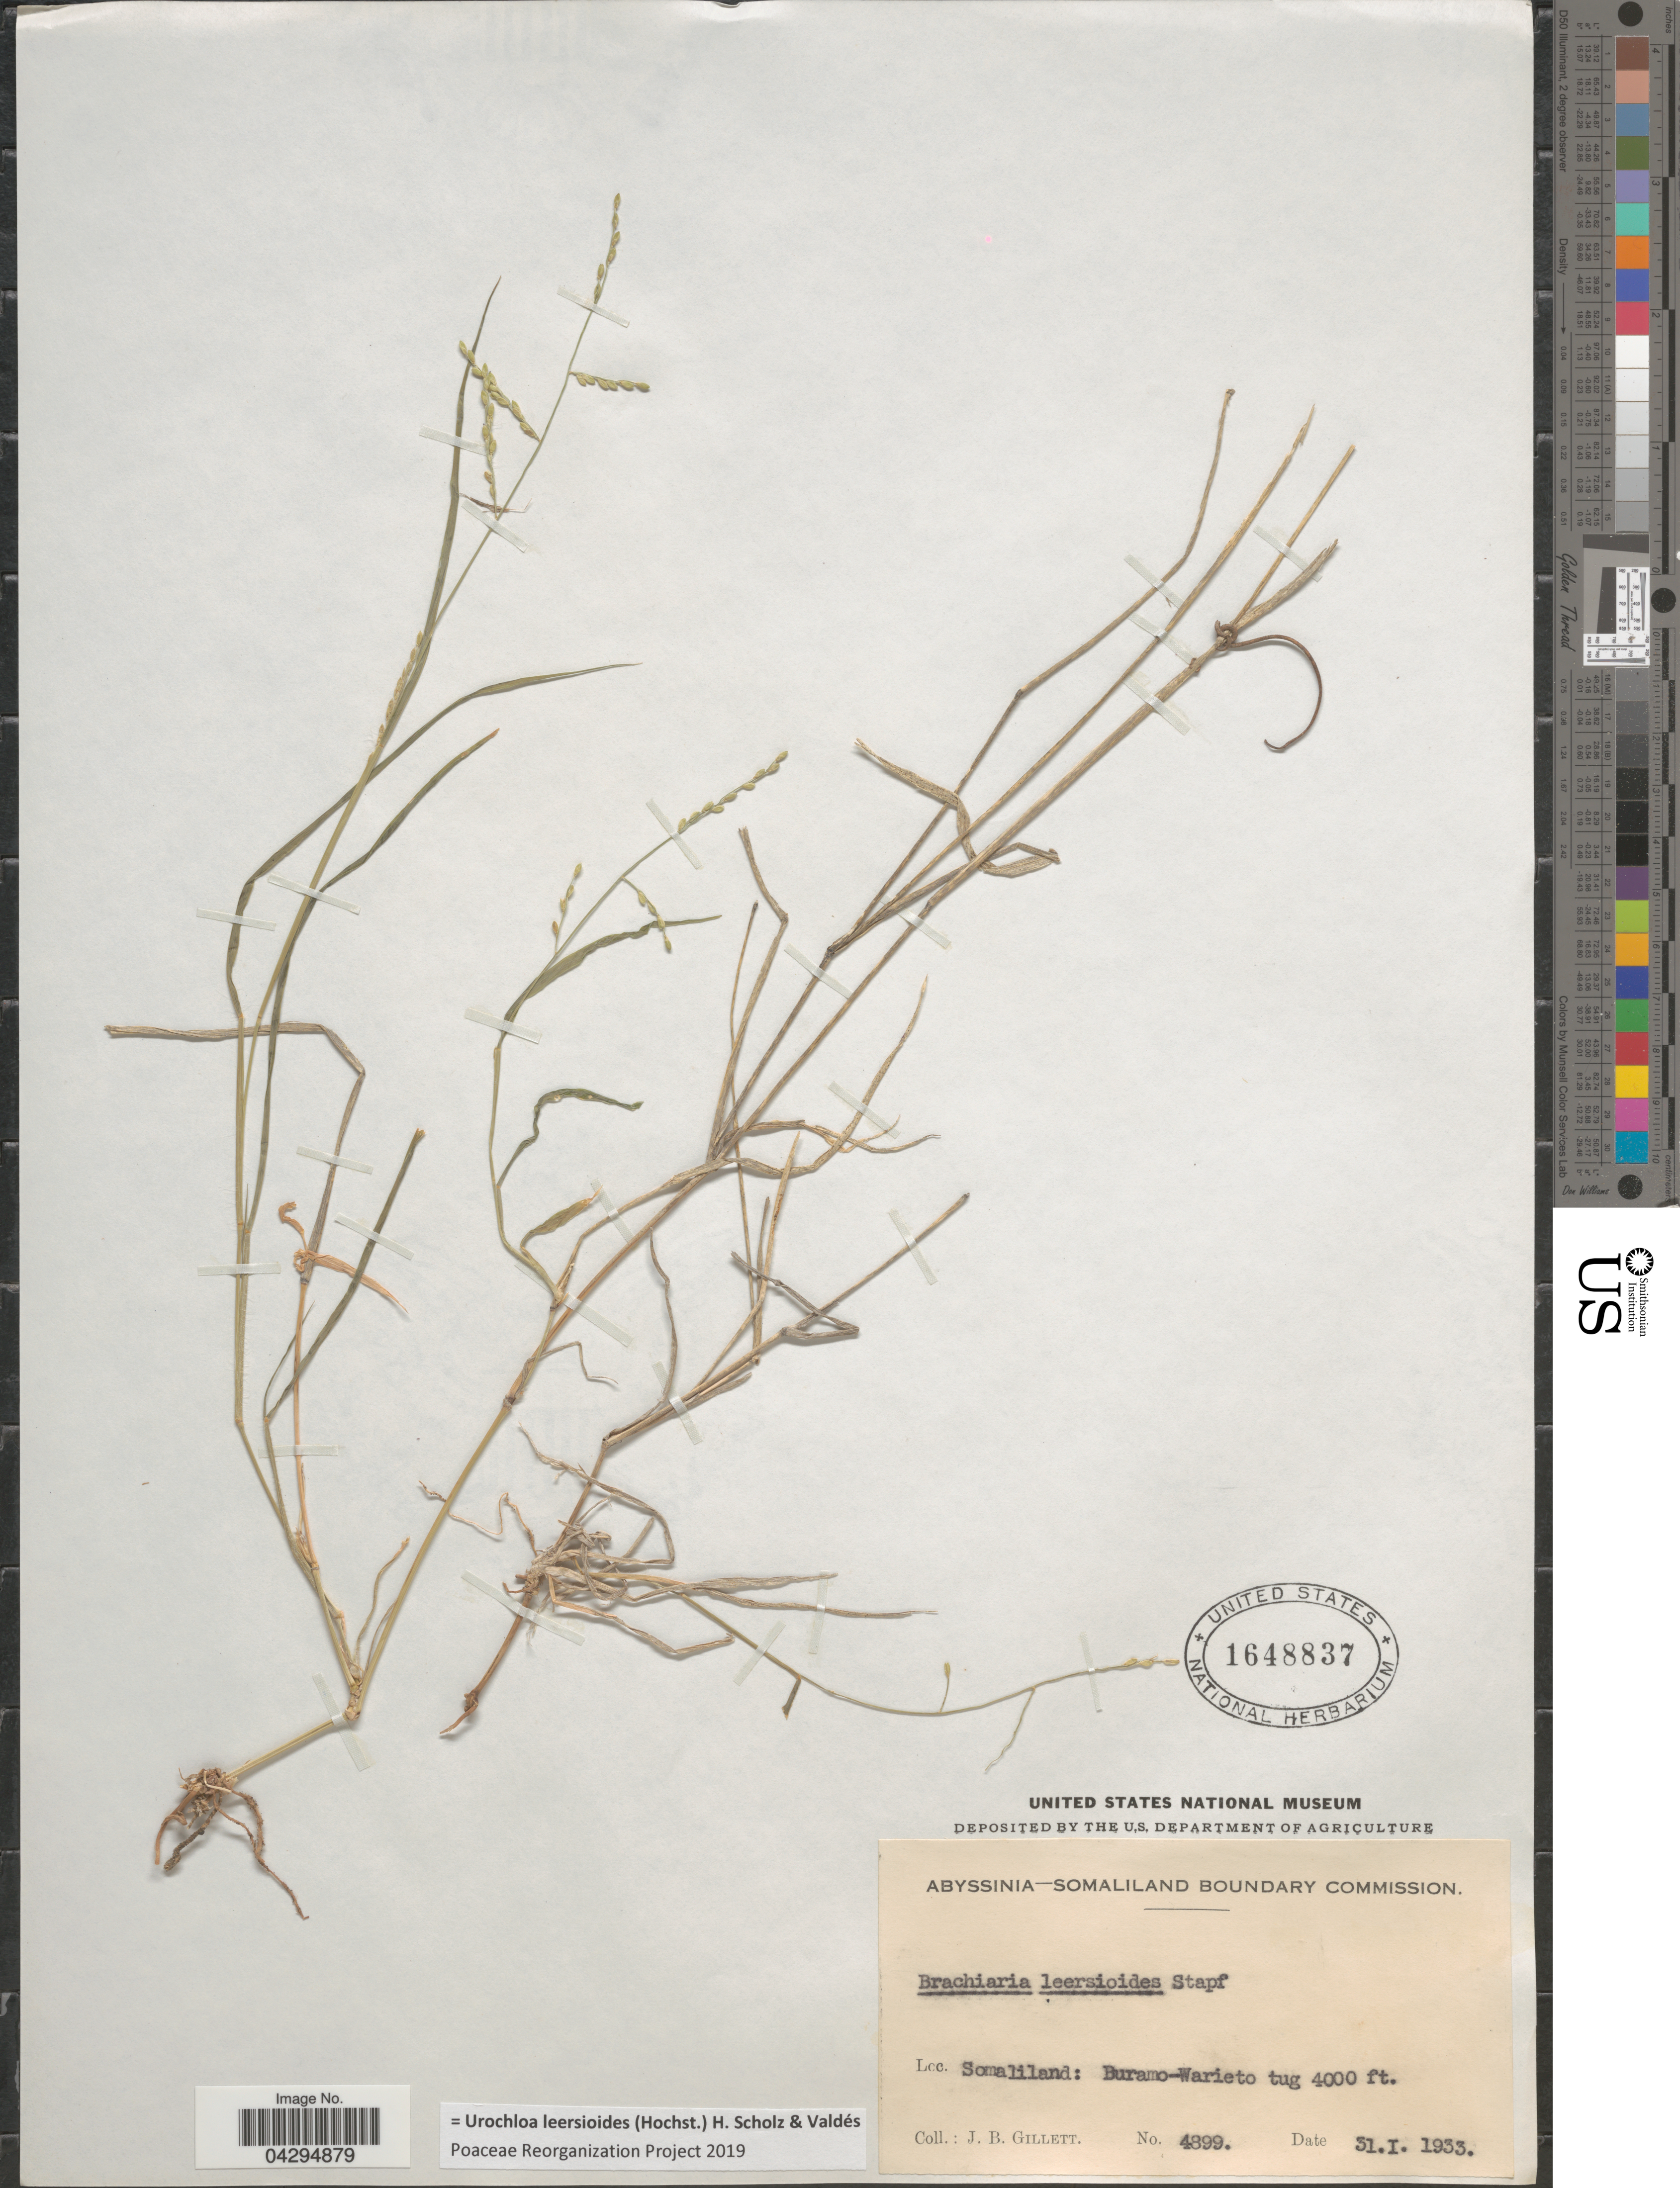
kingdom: Plantae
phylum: Tracheophyta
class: Liliopsida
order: Poales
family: Poaceae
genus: Urochloa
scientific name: Urochloa leersioides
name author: (Hochst.) H. Scholz & Valdés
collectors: J. B. Gillett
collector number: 4899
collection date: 1933-01-31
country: Somalia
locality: Somaliland: Buramo-Warieto tug.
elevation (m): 1219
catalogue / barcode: US 1648837